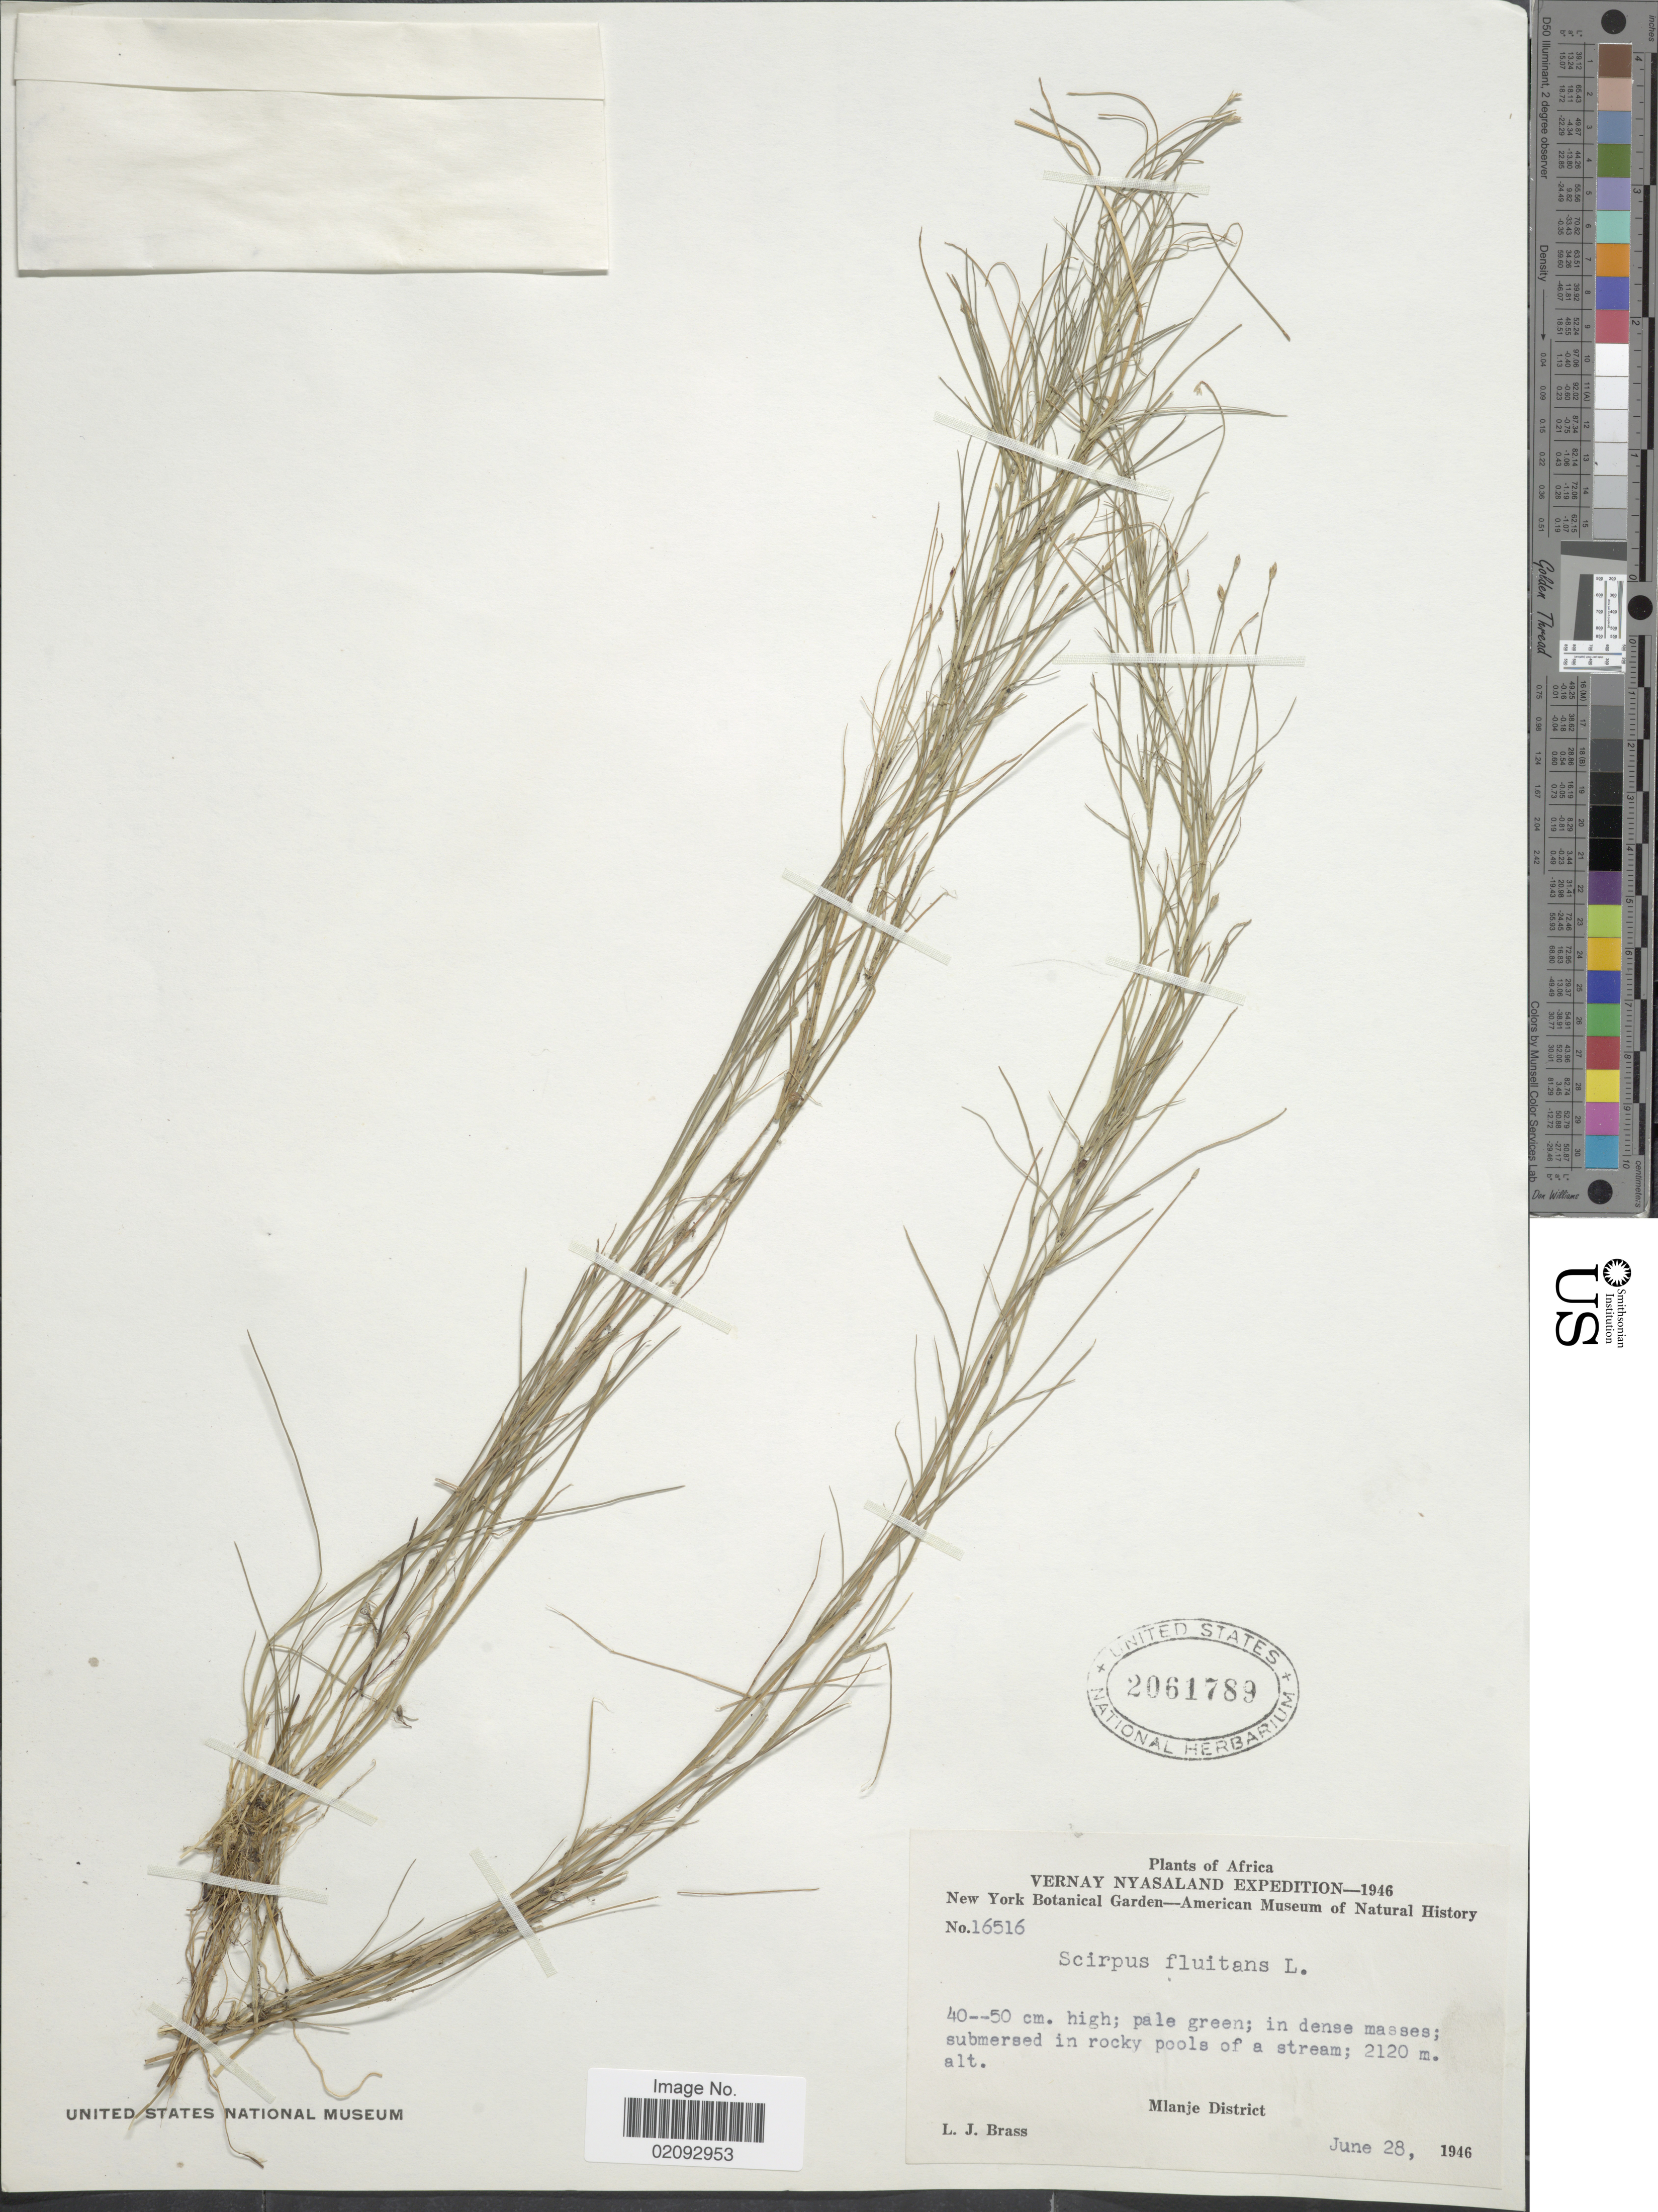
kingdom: Plantae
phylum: Tracheophyta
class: Liliopsida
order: Poales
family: Cyperaceae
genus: Isolepis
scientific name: Isolepis fluitans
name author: (L.) R. Br.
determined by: Strong, Mark T., (BOT), Smithsonian Institution - National Museum of Natural History (UNITED STATES)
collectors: L. J. Brass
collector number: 16516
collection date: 1946-06-28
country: Malawi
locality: Africa, Venay Nyasaland, Mlanje District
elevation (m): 2120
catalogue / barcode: US 2061789